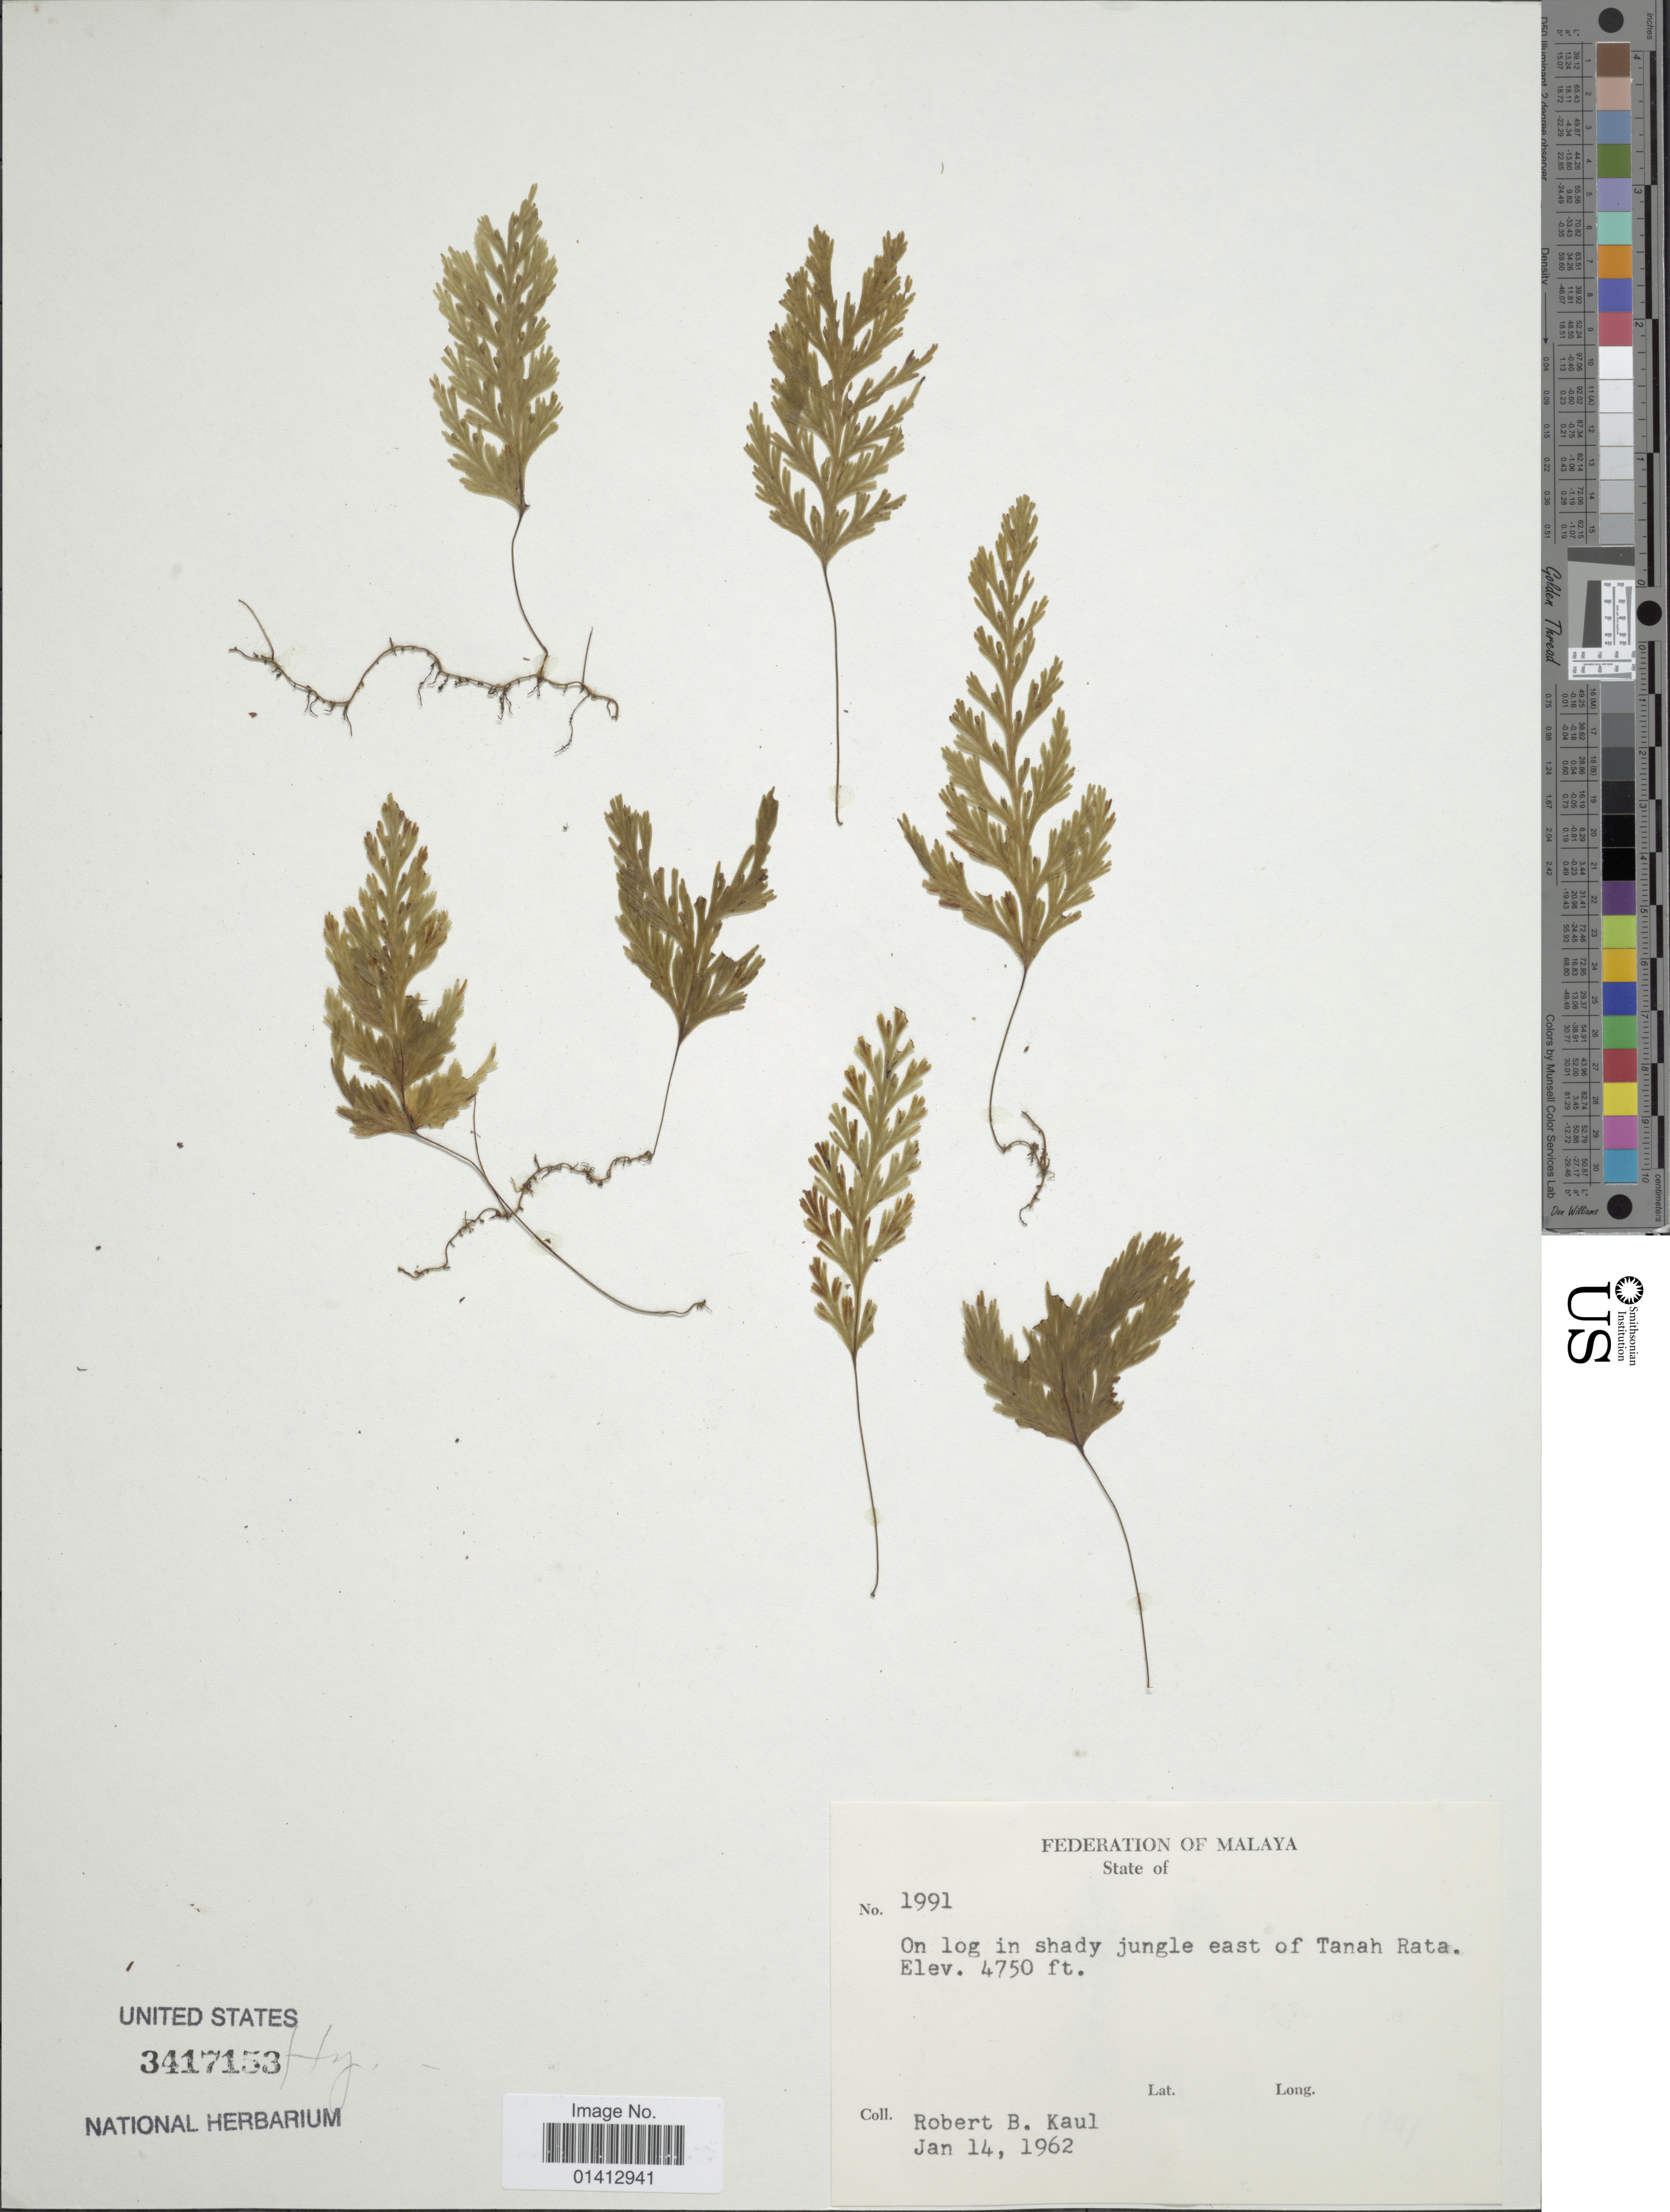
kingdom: Plantae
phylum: Tracheophyta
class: Polypodiopsida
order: Hymenophyllales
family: Hymenophyllaceae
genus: Crepidomanes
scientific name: Crepidomanes sp.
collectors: R. Kaul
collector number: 1991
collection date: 1962-01-14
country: Malaysia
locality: Federation of Malaya, On log in shady jungle east of Tanah Rata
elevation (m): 1448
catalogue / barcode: US 3417153